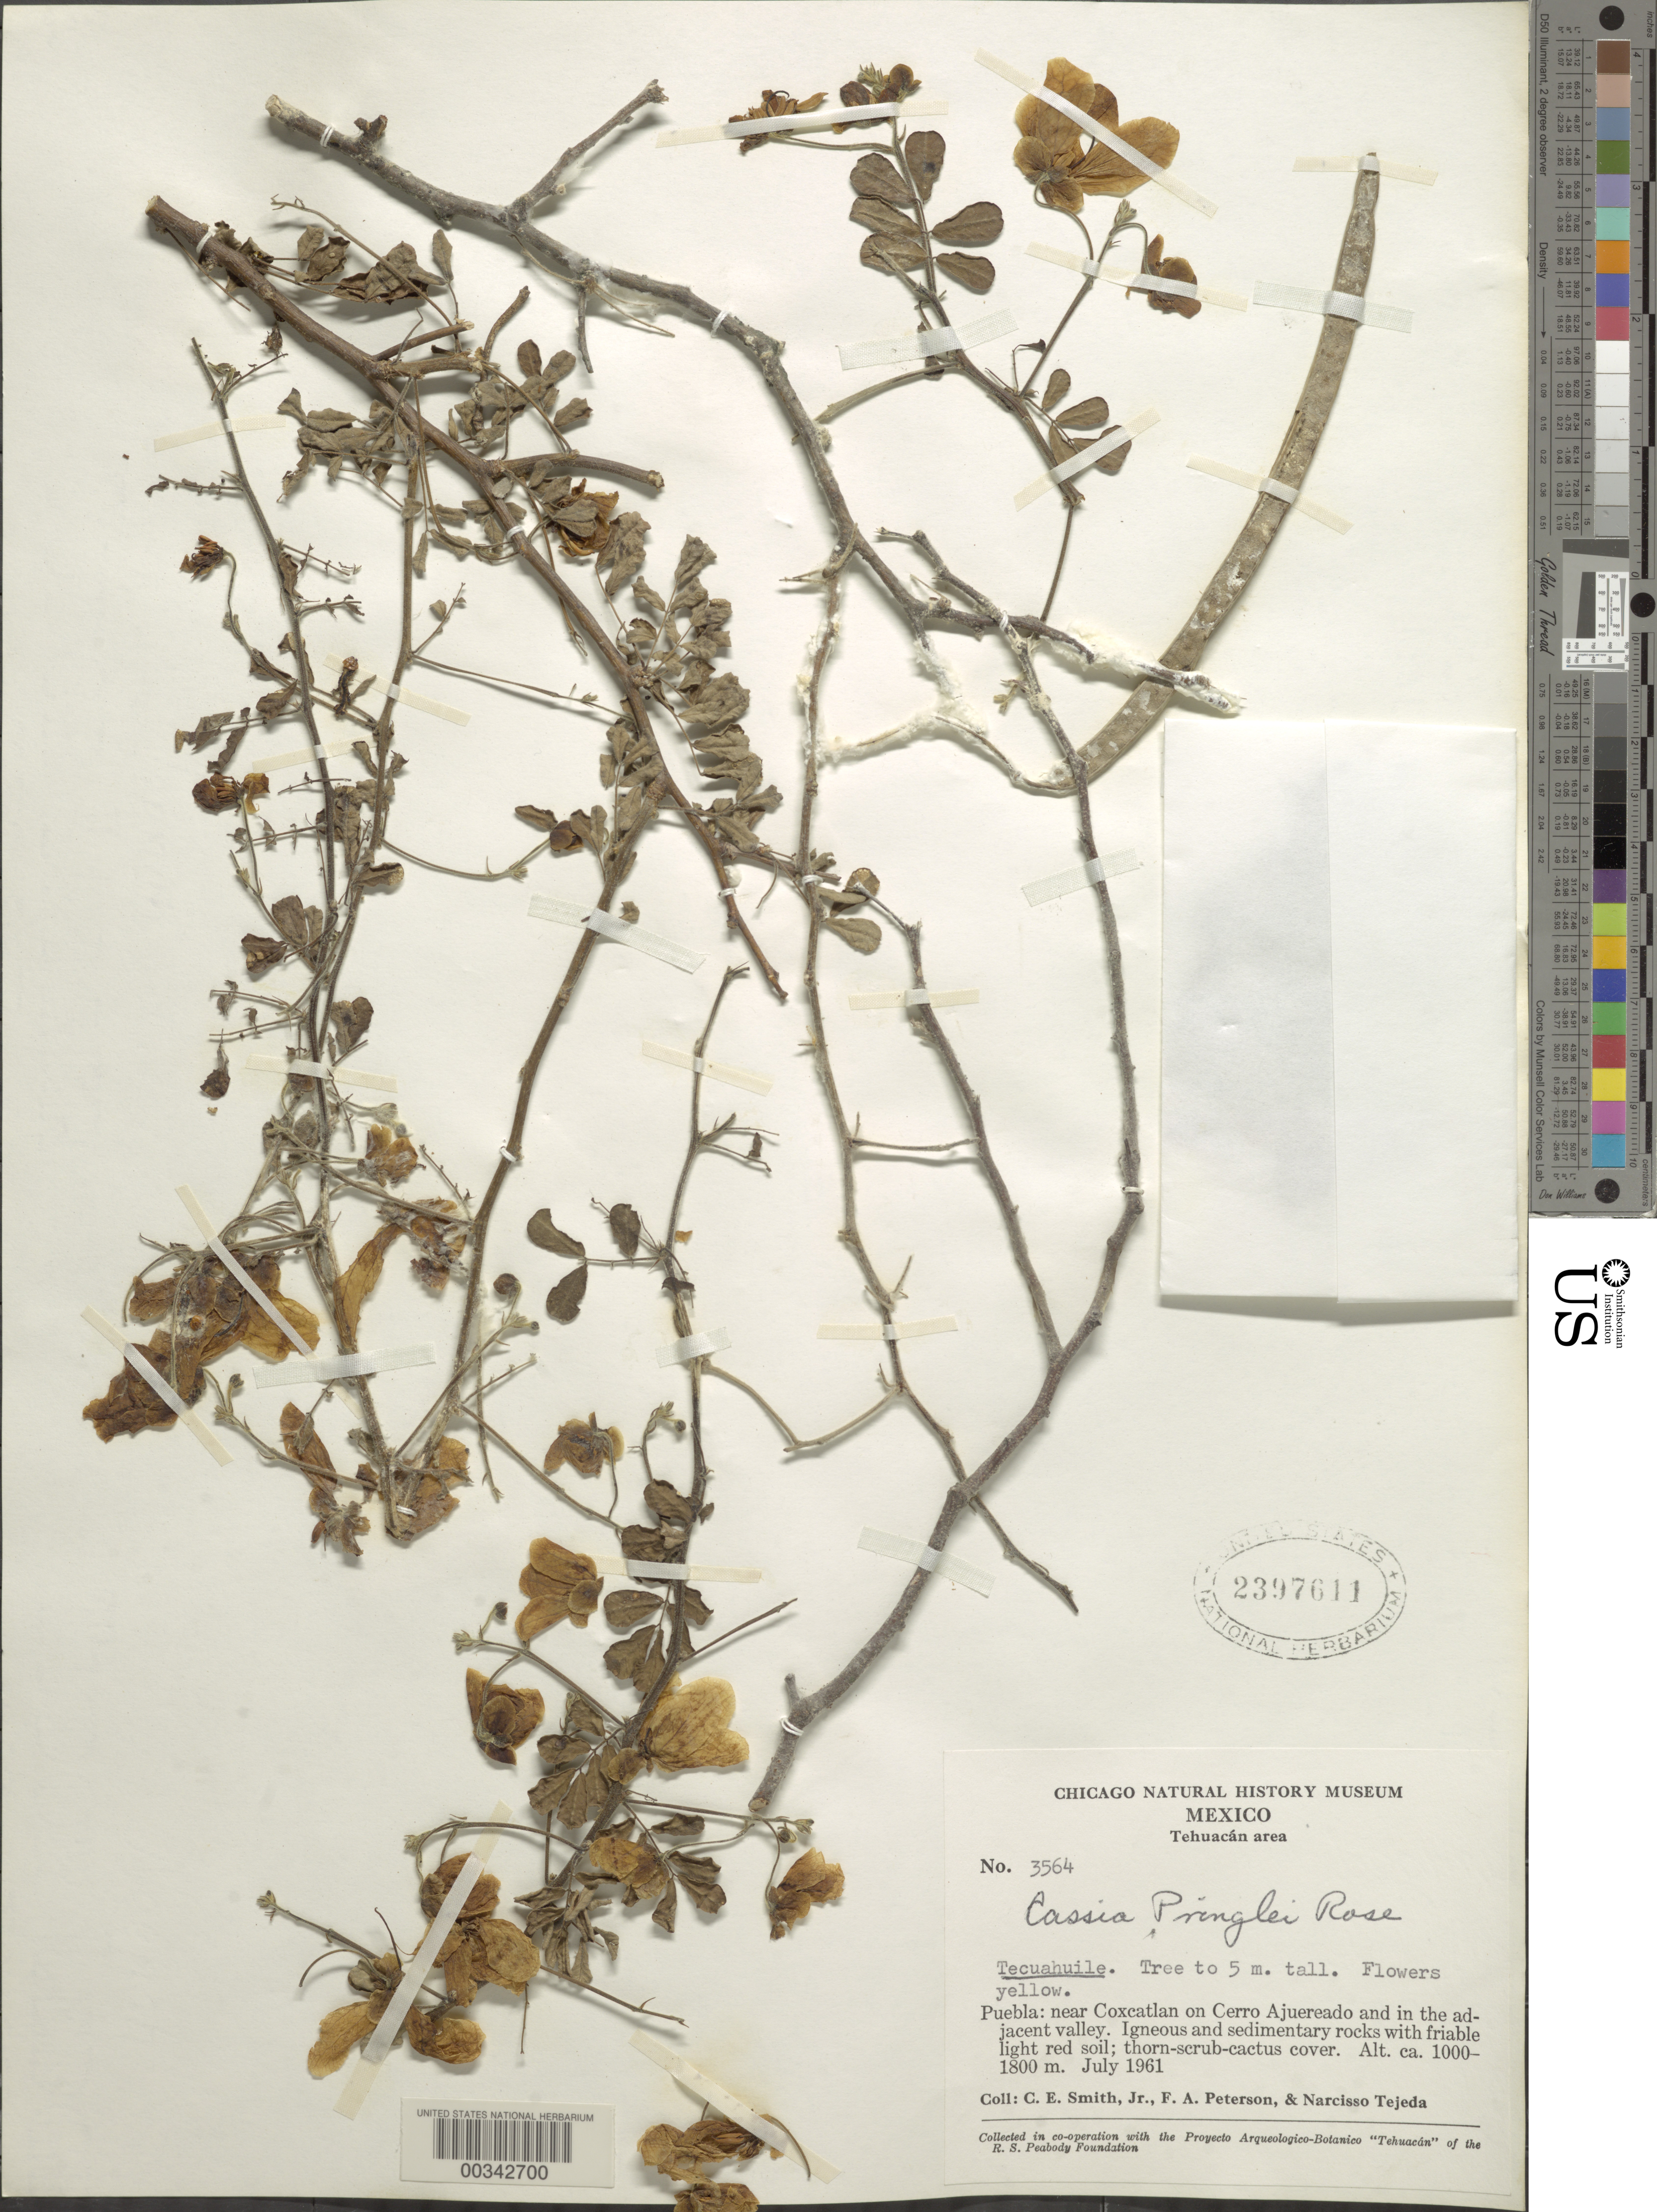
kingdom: Plantae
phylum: Tracheophyta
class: Magnoliopsida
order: Fabales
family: Fabaceae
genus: Senna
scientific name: Senna wislizeni var. pringlei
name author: (Rose) H.S. Irwin & Barneby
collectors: C. E. Smith Jr., F. A. Peterson & N. Tejeda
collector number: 3564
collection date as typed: Jul 1961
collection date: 1961-07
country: Mexico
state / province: Puebla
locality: Near Coxcatlan on cerro ajuereado and in adjacent valley; Tehuacan area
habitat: Igneous and sedimentary rocks with friable light red soil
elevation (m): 1000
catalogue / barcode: US 2397611